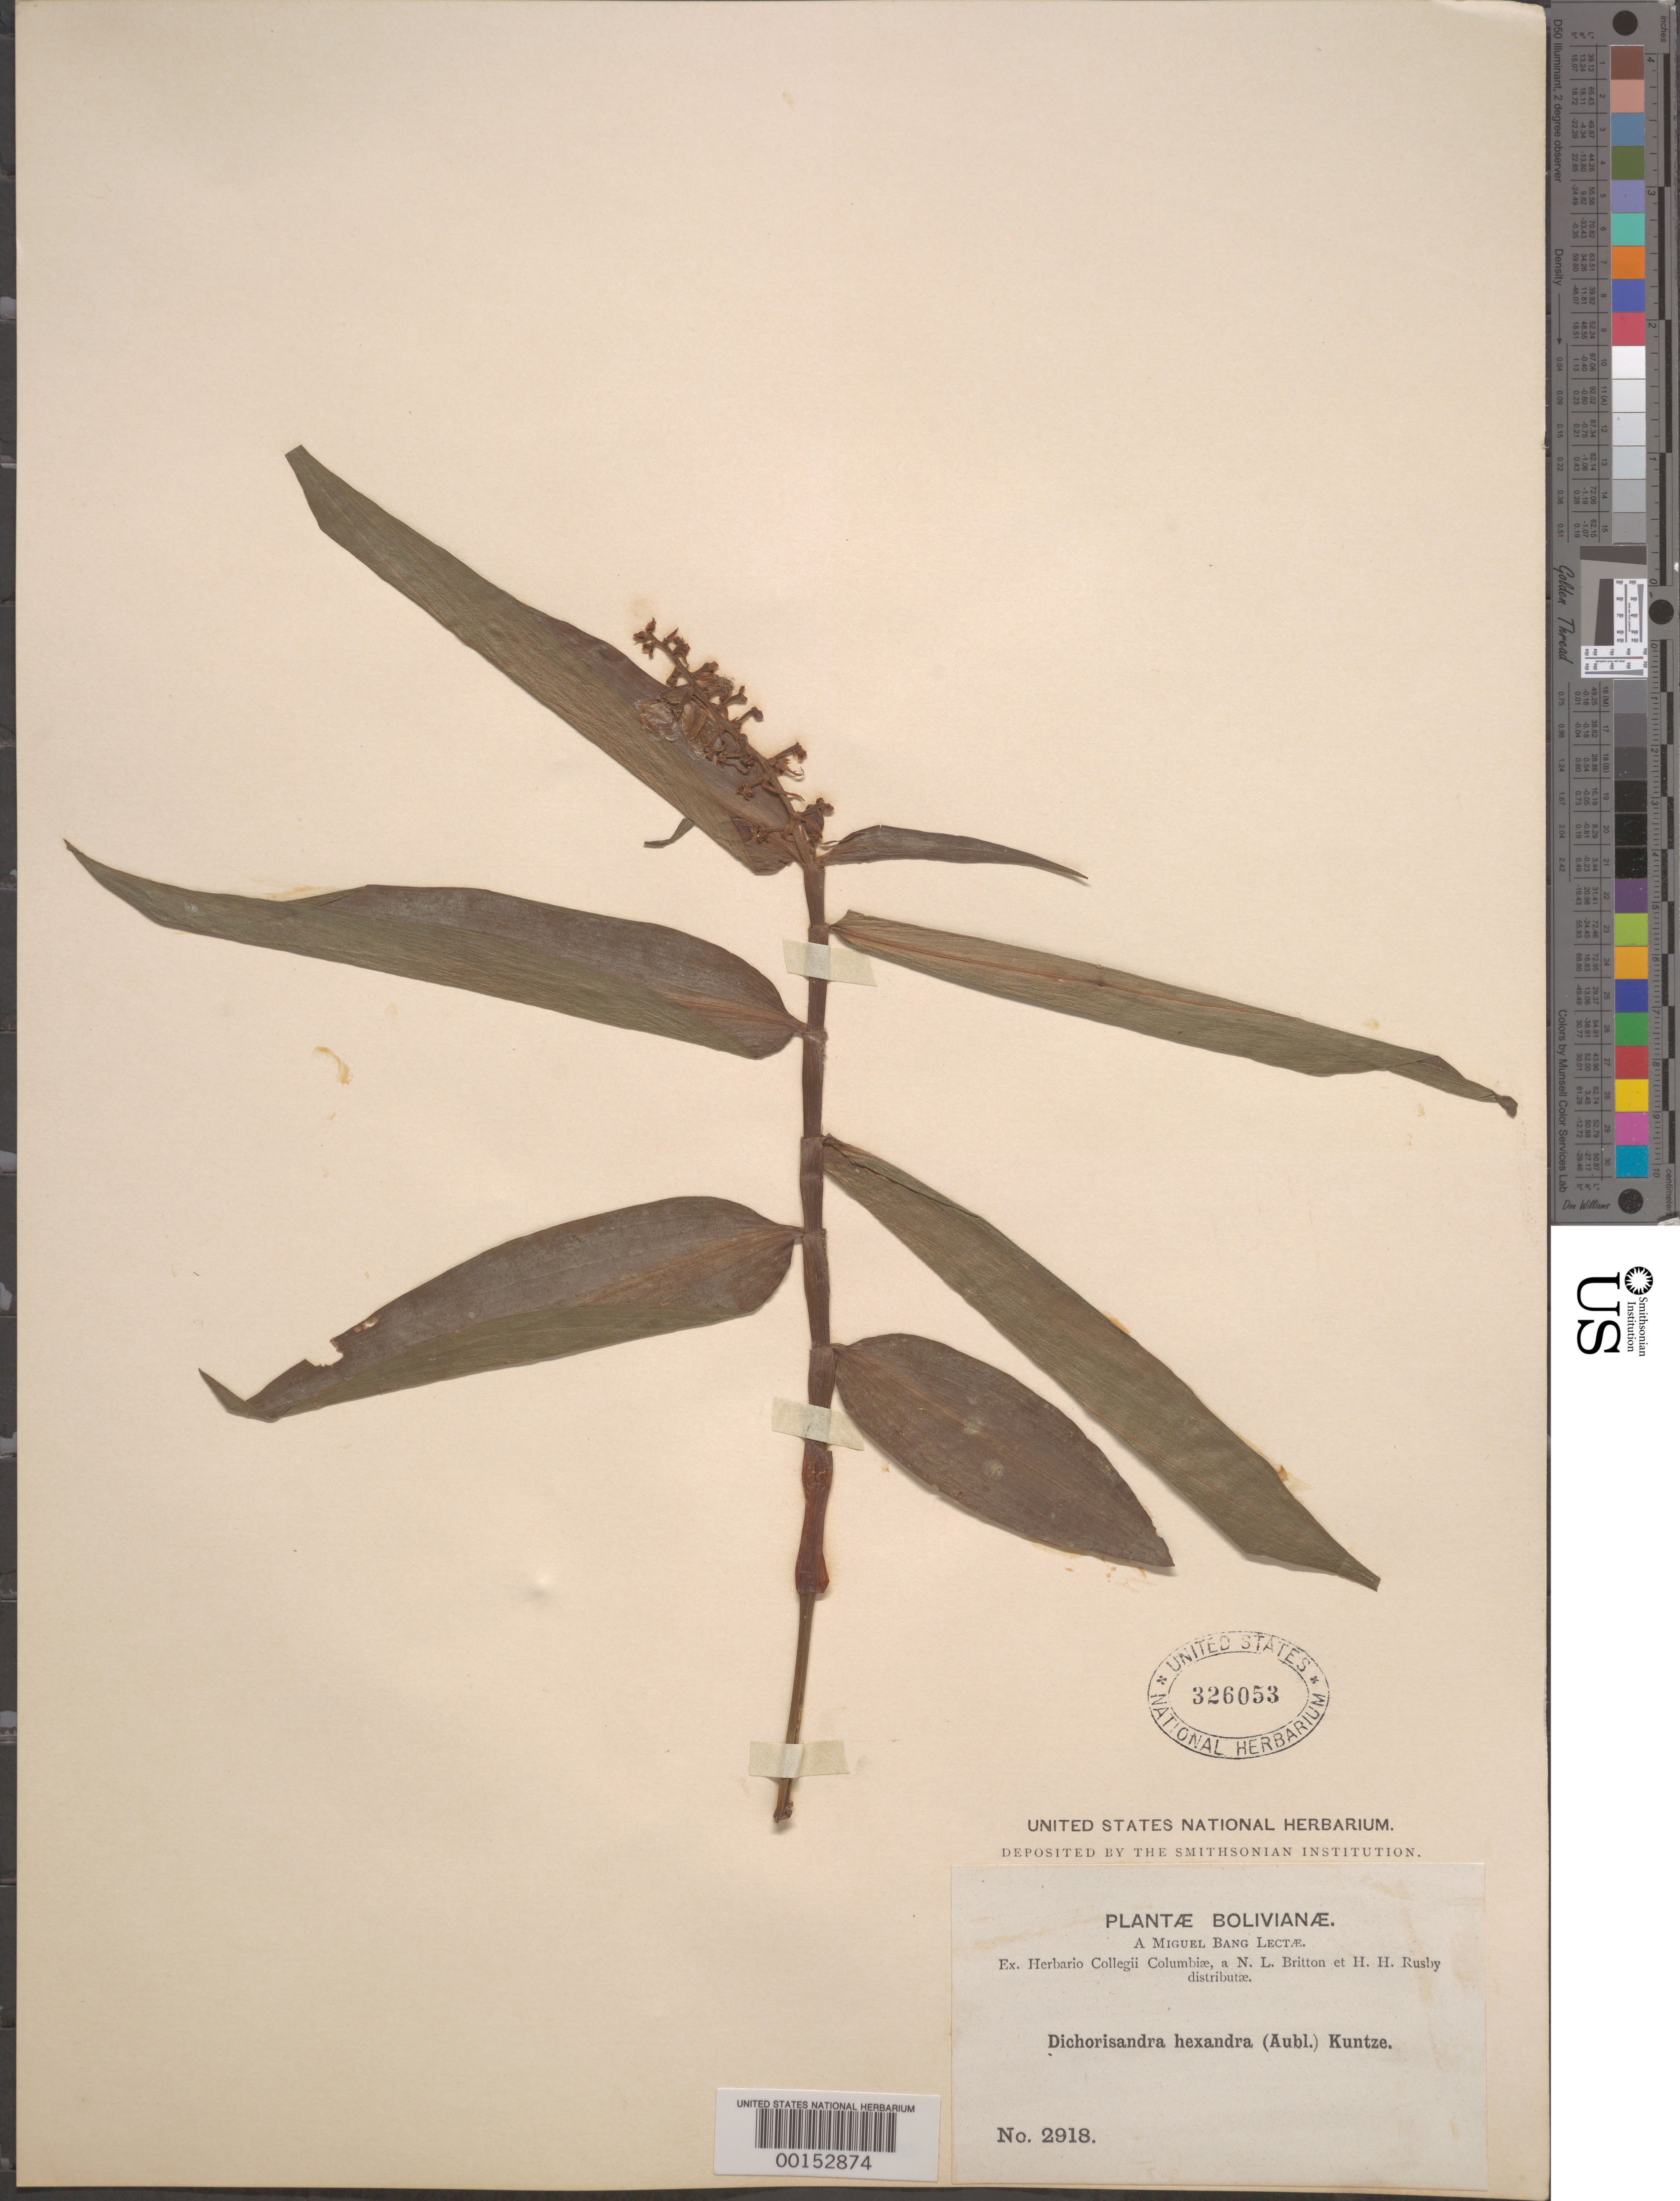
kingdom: Plantae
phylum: Tracheophyta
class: Liliopsida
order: Commelinales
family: Commelinaceae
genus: Dichorisandra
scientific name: Dichorisandra sp.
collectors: M. Bang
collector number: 2918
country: Bolivia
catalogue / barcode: US 326053